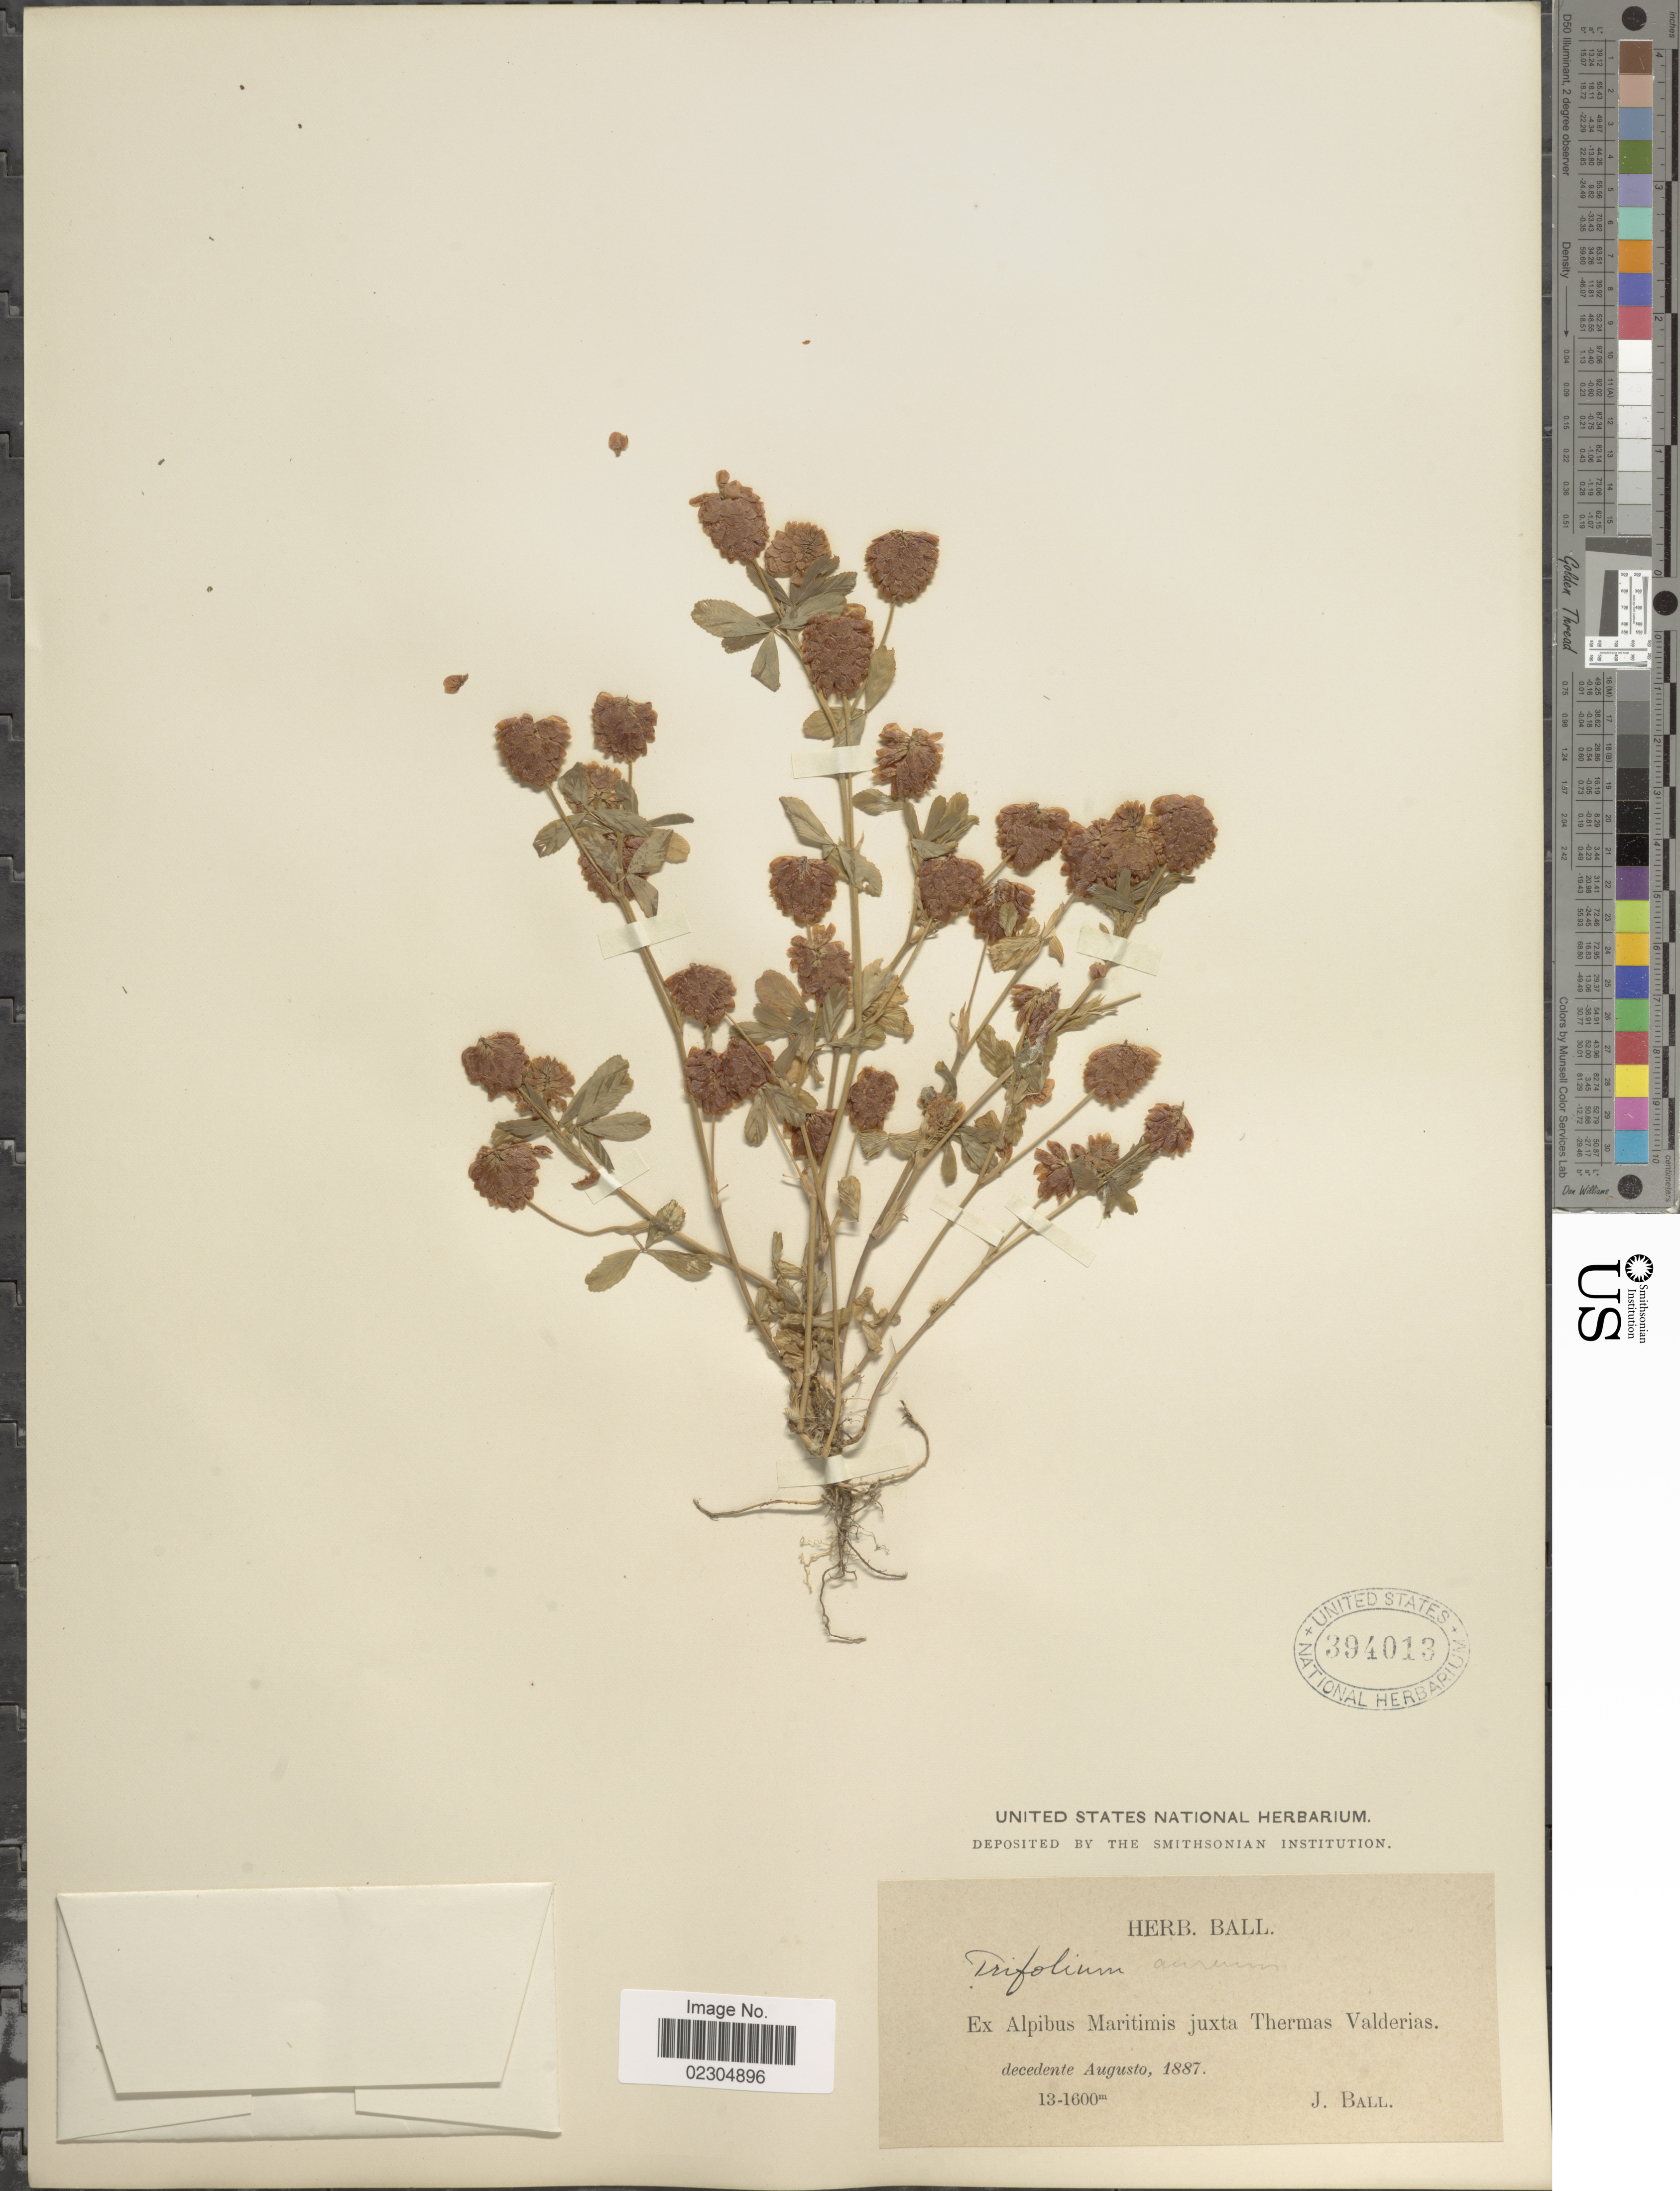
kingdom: Plantae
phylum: Tracheophyta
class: Magnoliopsida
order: Fabales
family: Fabaceae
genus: Trifolium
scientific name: Trifolium sp.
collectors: J. Ball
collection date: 1887-08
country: Spain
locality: Ex alpibus juxta Thermas Valderias.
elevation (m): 1300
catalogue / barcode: US 394013